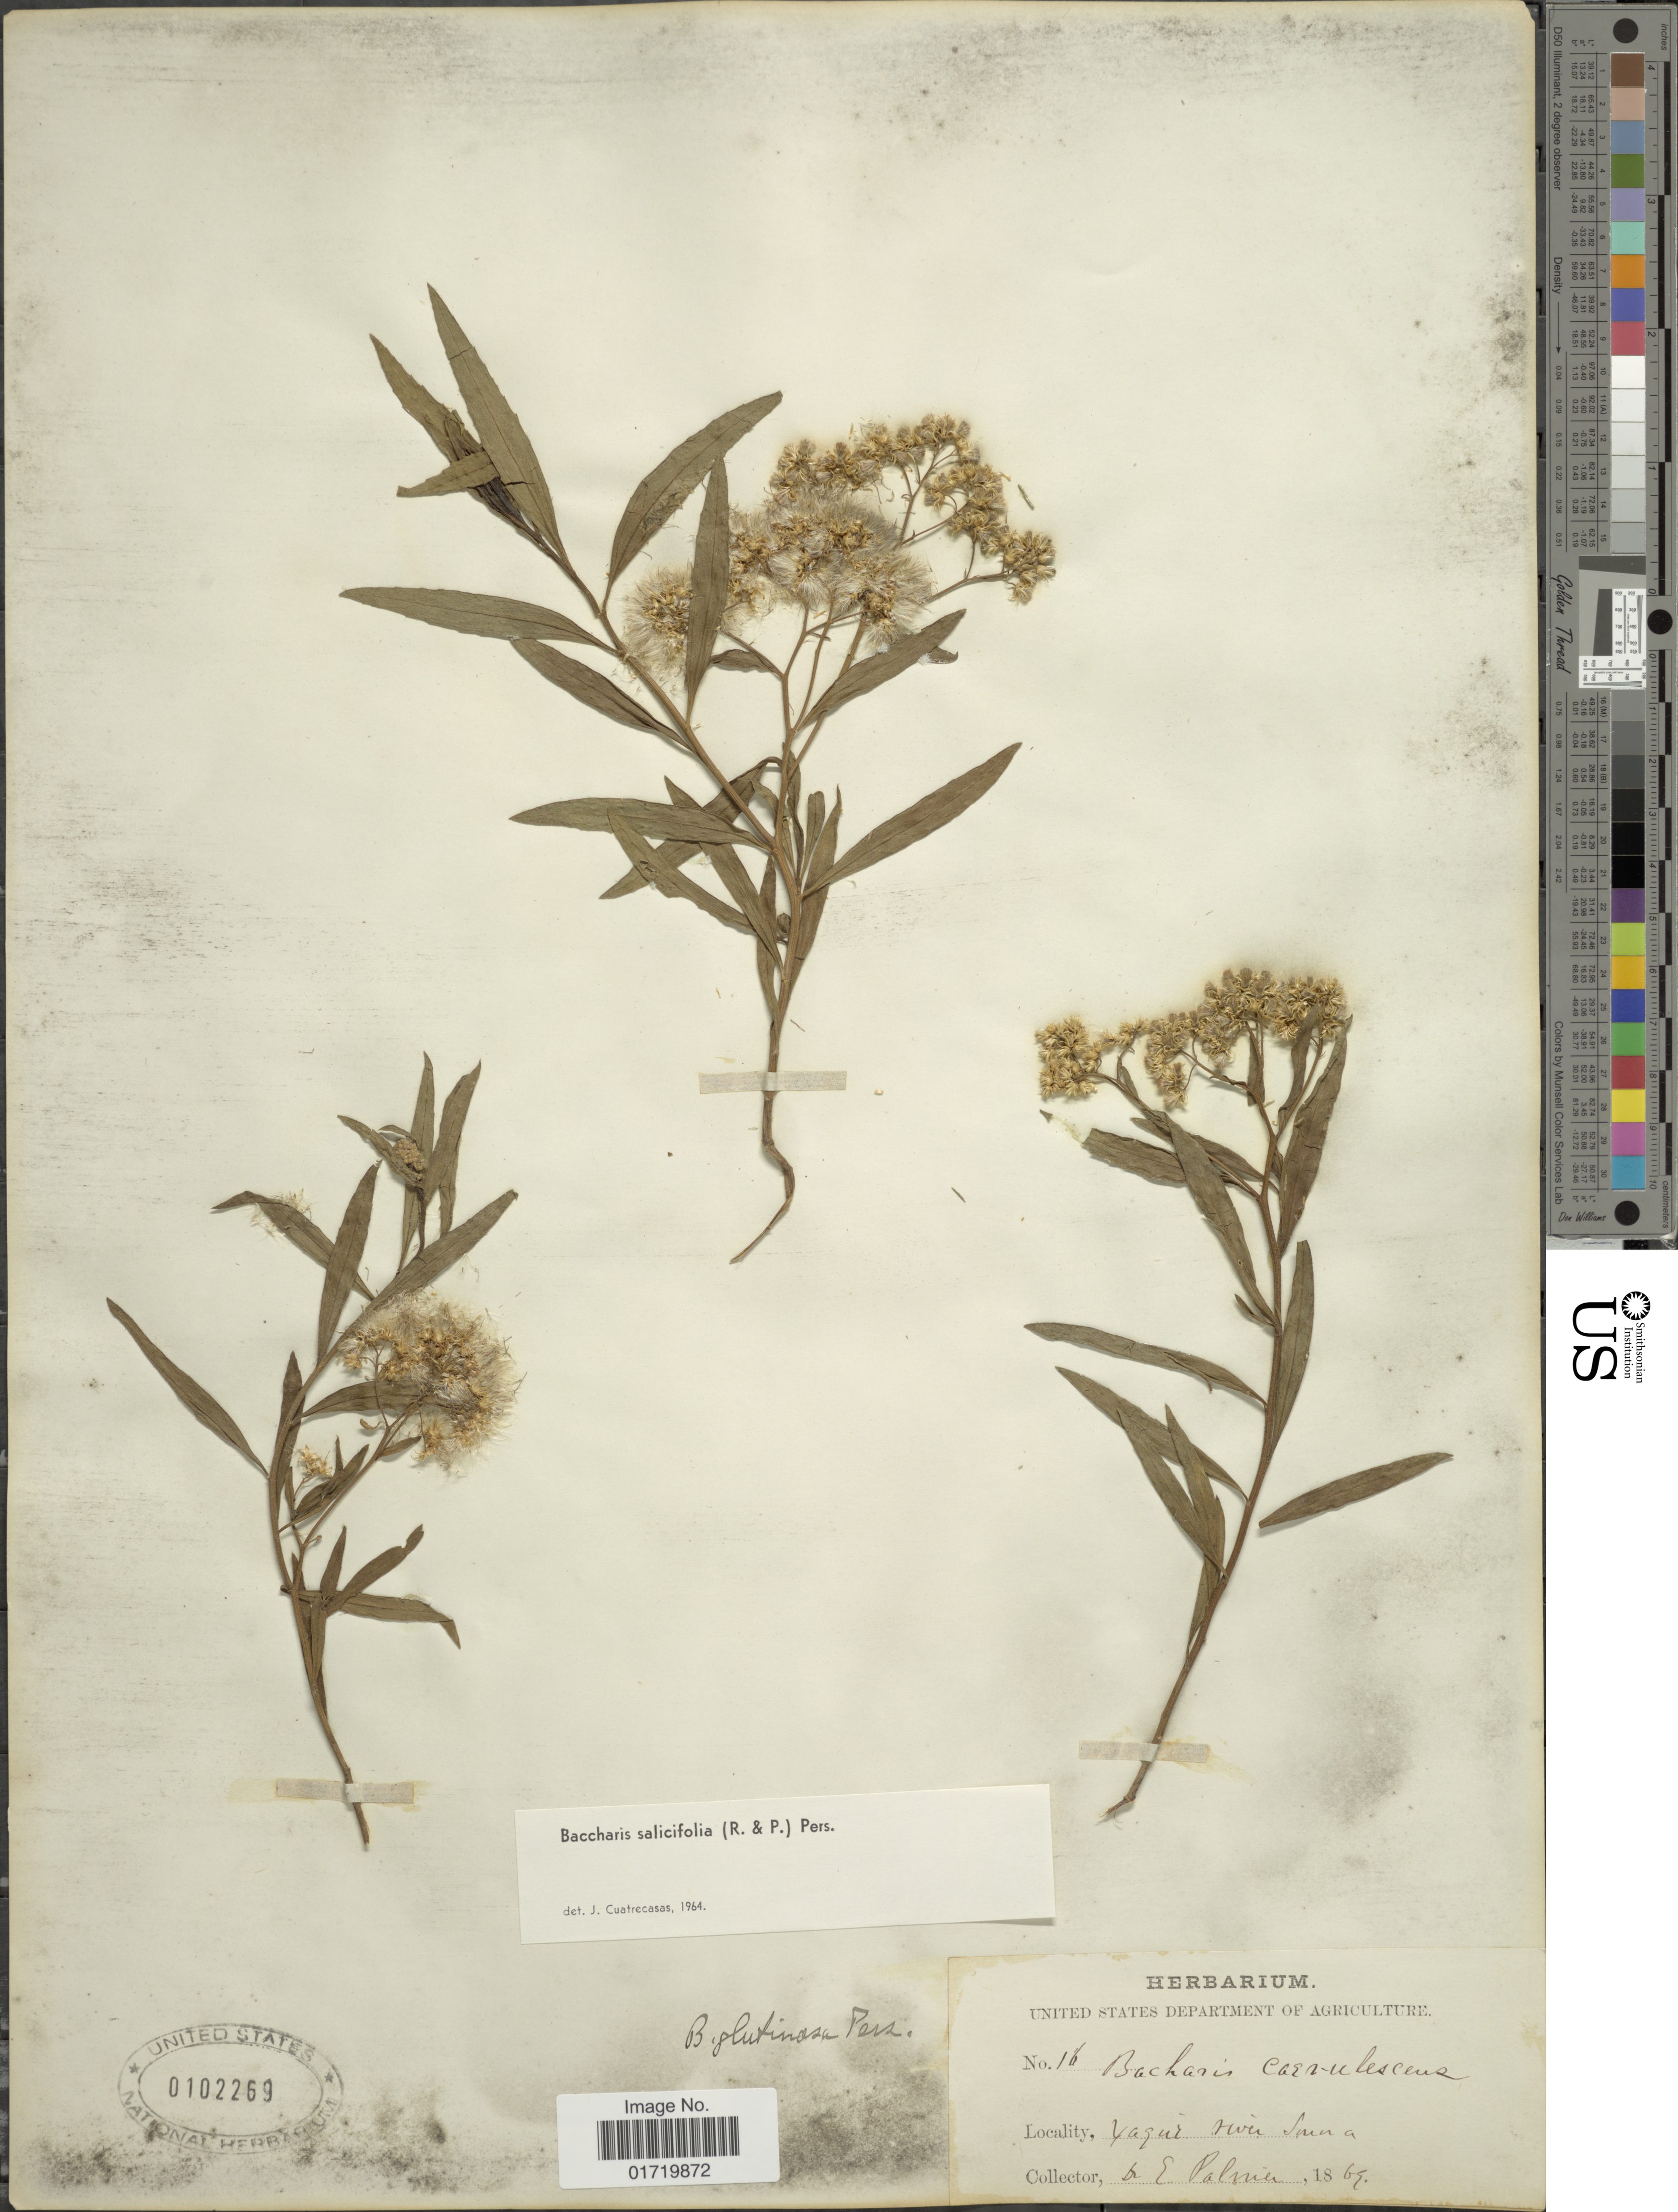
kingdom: Plantae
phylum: Tracheophyta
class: Magnoliopsida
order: Asterales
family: Asteraceae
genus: Baccharis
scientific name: Baccharis salicifolia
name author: (Ruiz & Pav.) Pers.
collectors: E. Palmer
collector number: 16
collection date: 1869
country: Mexico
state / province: Sonora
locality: Yaqui river Sonora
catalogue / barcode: US 102269